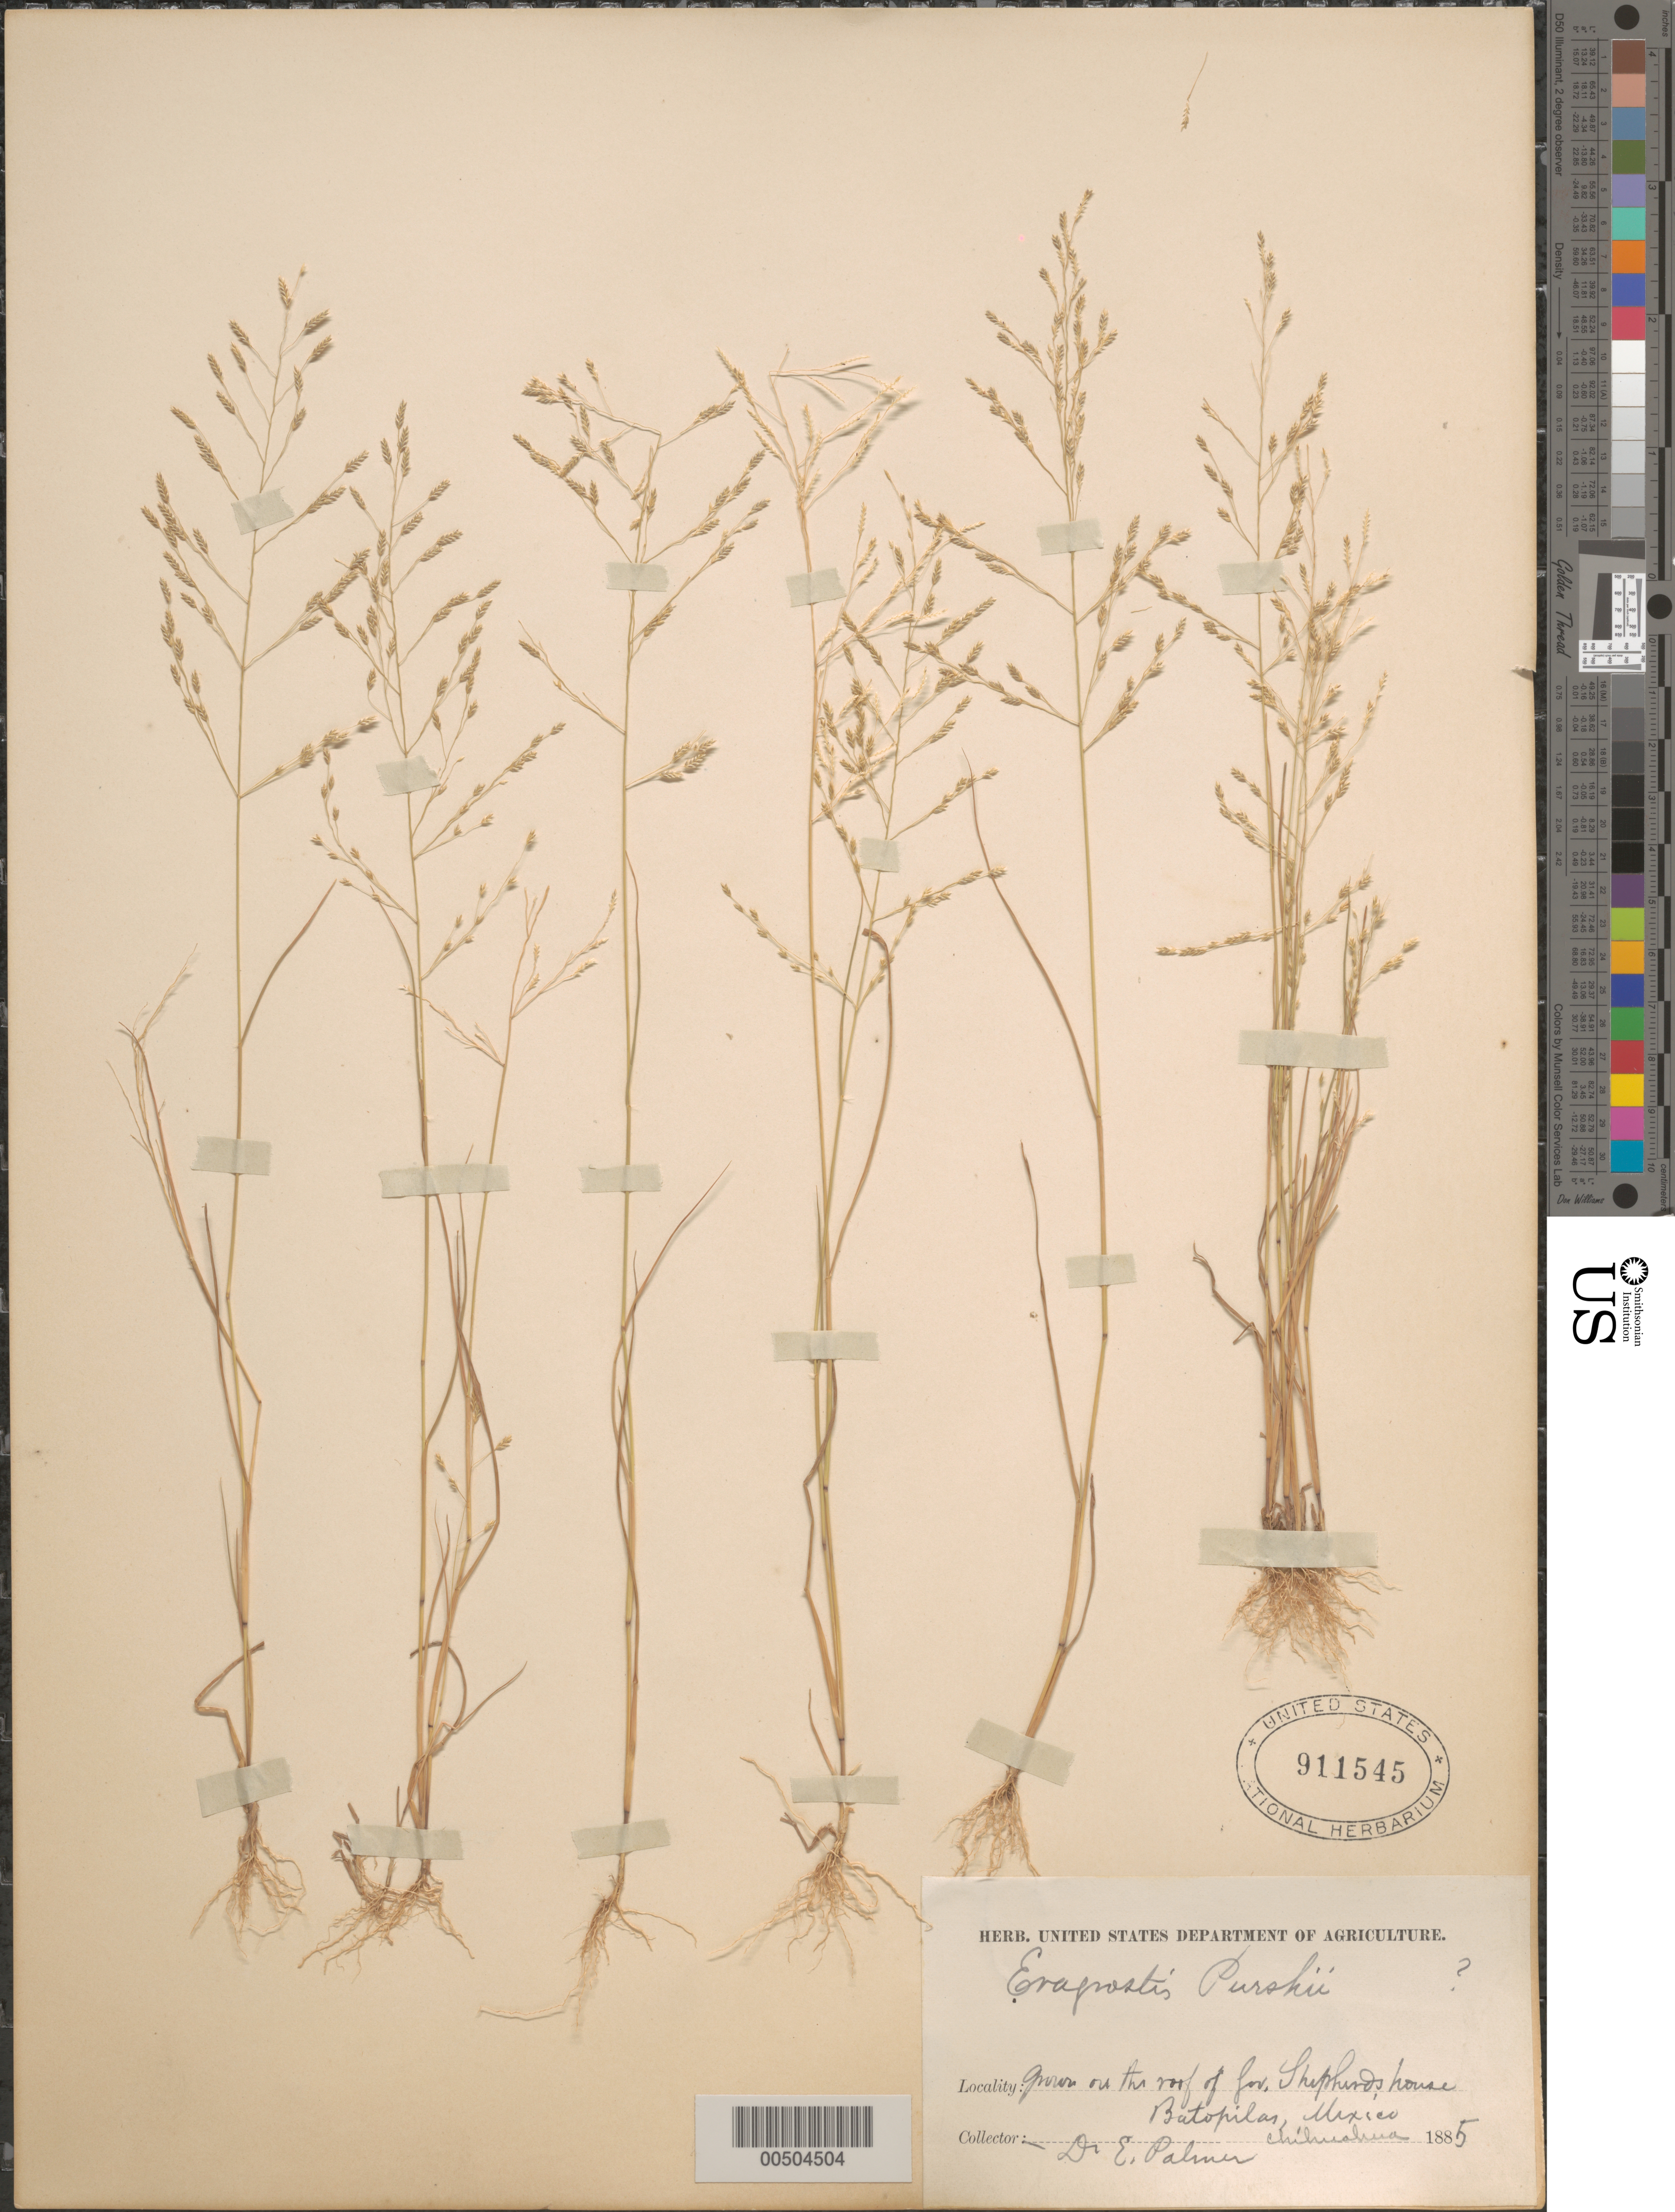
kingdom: Plantae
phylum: Tracheophyta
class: Liliopsida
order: Poales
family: Poaceae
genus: Eragrostis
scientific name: Eragrostis pectinacea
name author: (Michx.) Nees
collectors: E. Palmer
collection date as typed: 1885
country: Mexico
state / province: Chihuahua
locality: Batopilas, Gov. Shepherd's house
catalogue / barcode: US 911545